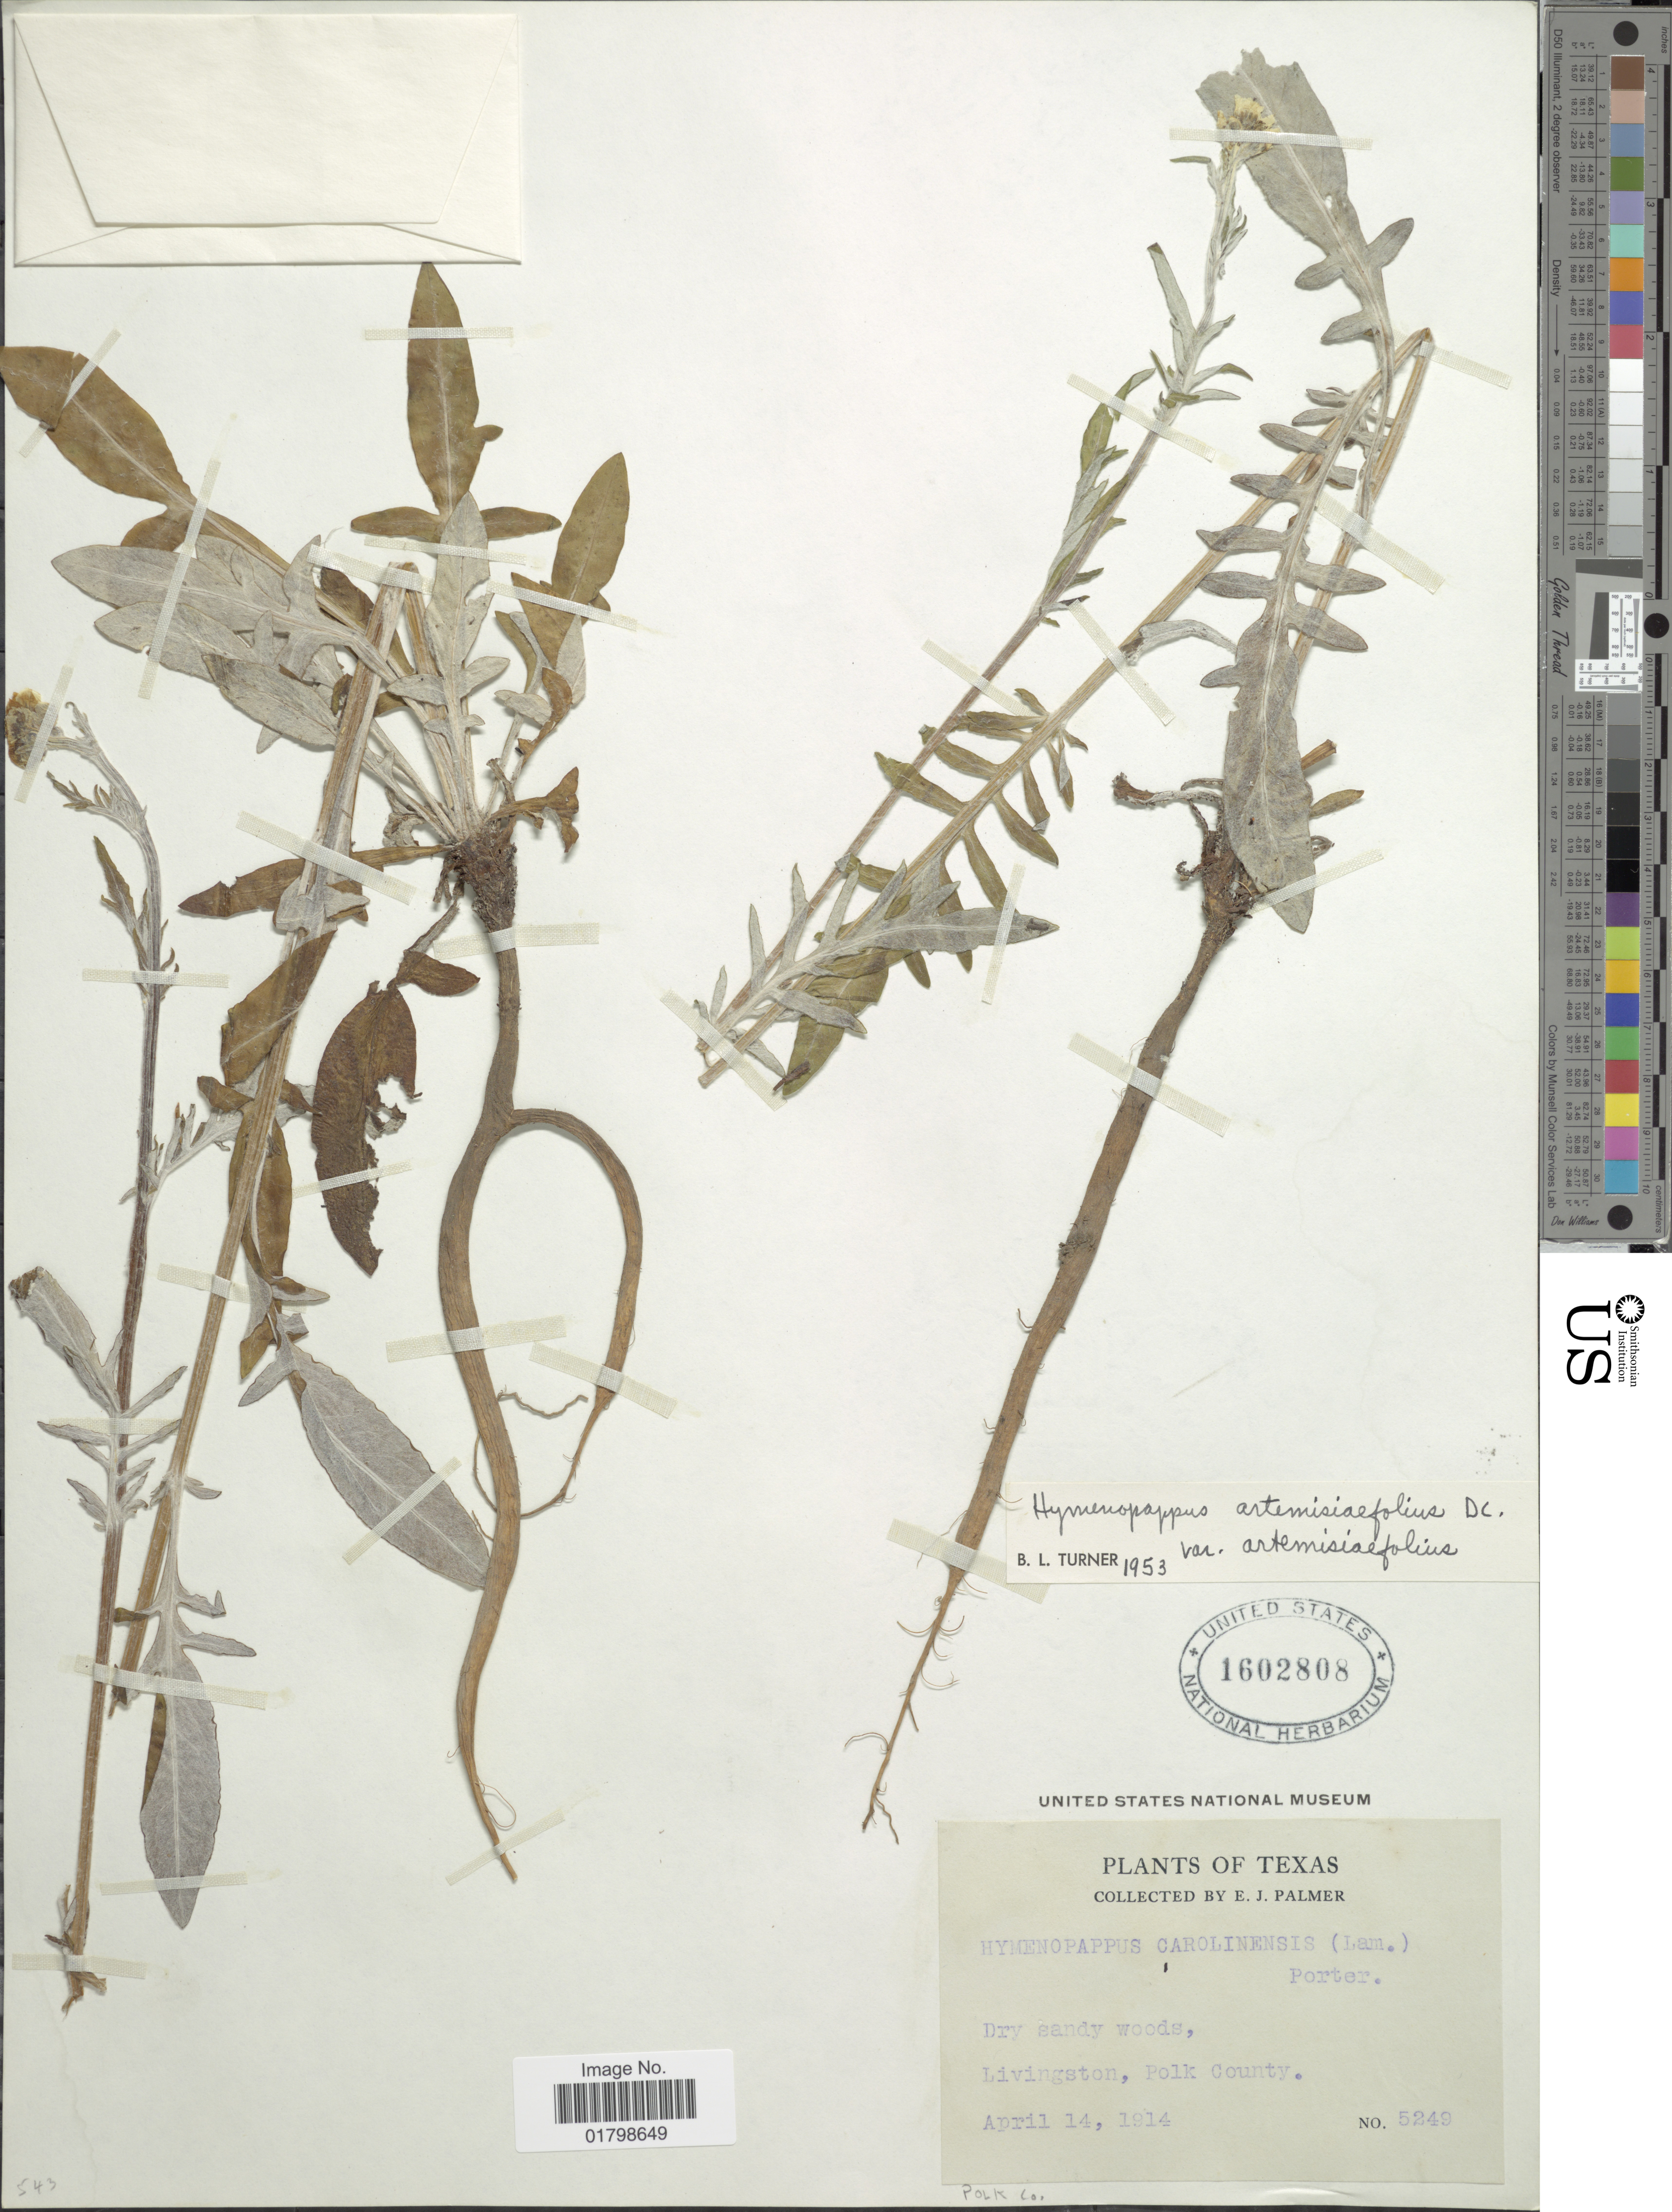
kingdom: Plantae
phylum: Tracheophyta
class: Magnoliopsida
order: Asterales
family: Asteraceae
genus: Hymenopappus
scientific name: Hymenopappus artemisiifolius var. artemisiifolius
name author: DC.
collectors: E. J. Palmer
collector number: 5249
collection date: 1914-04-14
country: United States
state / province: Texas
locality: Livingston, Polk County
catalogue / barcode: US 1602808